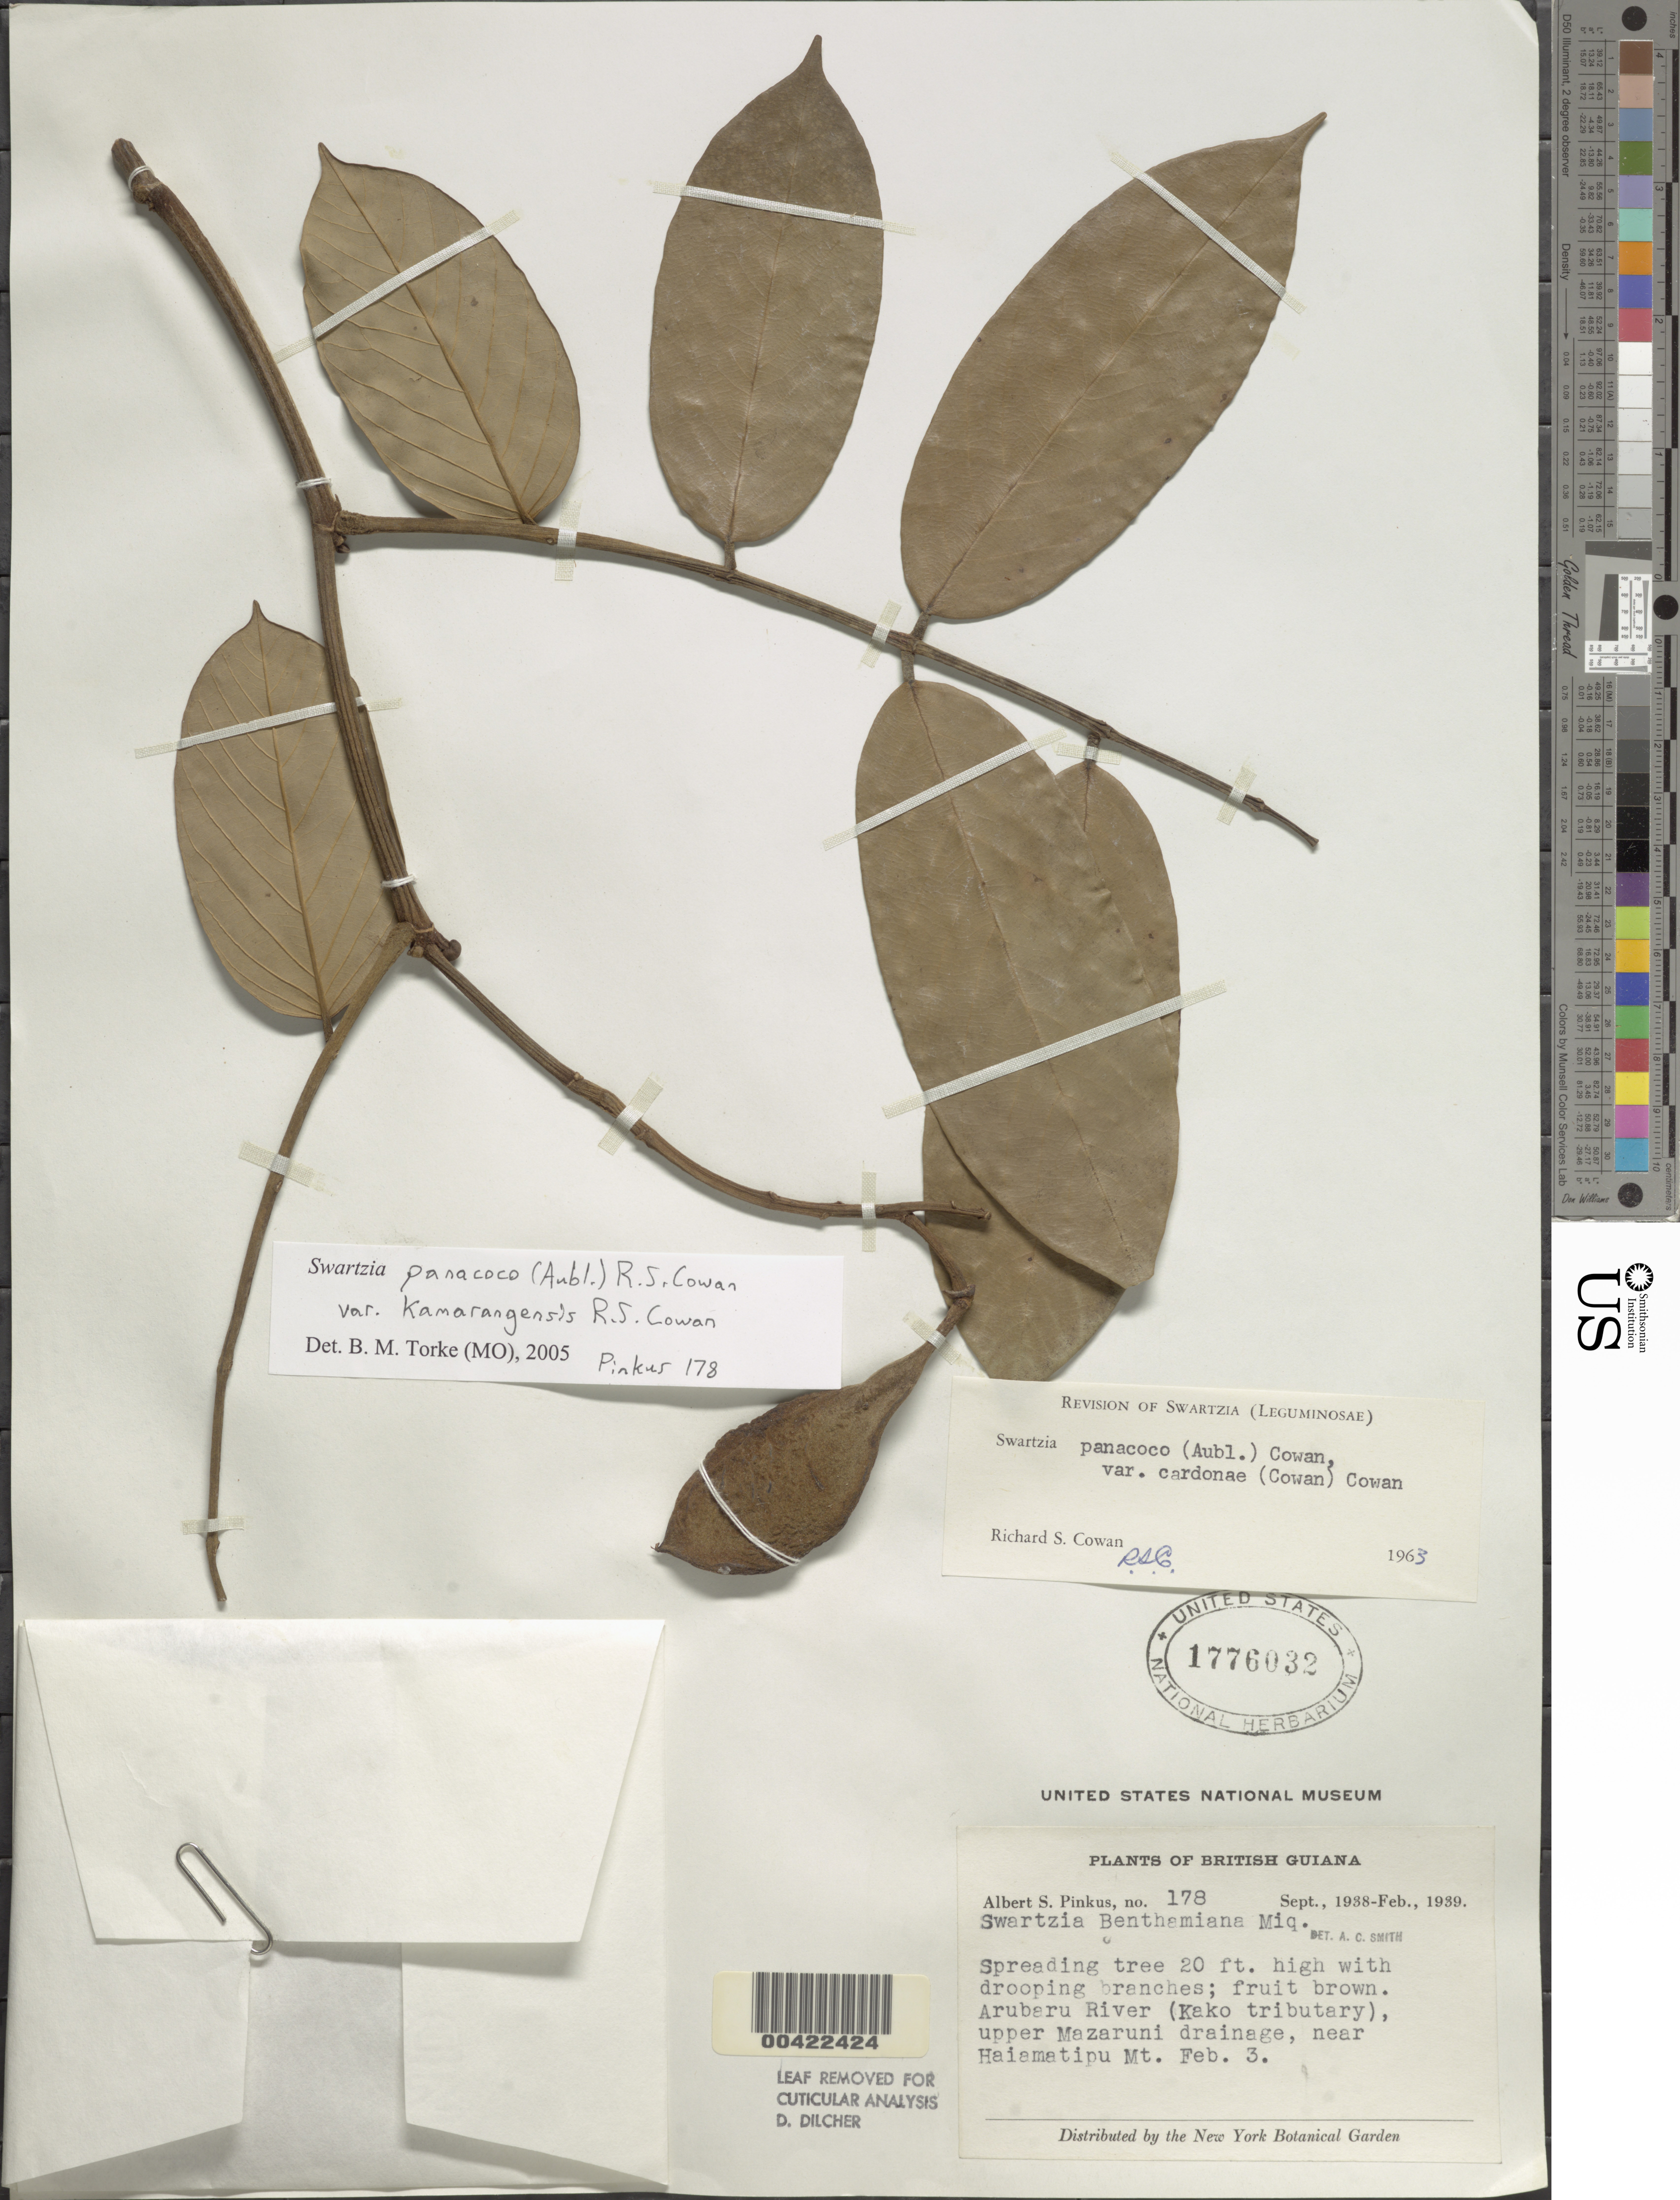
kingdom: Plantae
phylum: Tracheophyta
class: Magnoliopsida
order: Fabales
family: Fabaceae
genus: Swartzia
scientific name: Swartzia panacoco var. kamarangensis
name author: R.S. Cowan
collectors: A. Pinkus et al.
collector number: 178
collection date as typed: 03 Feb 1939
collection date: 1939-02-03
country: Guyana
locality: Haiamatipu Mtn., near; Arubaru River (Kako Tributary); Upper Mazaruni drainage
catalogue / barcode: US 1776032